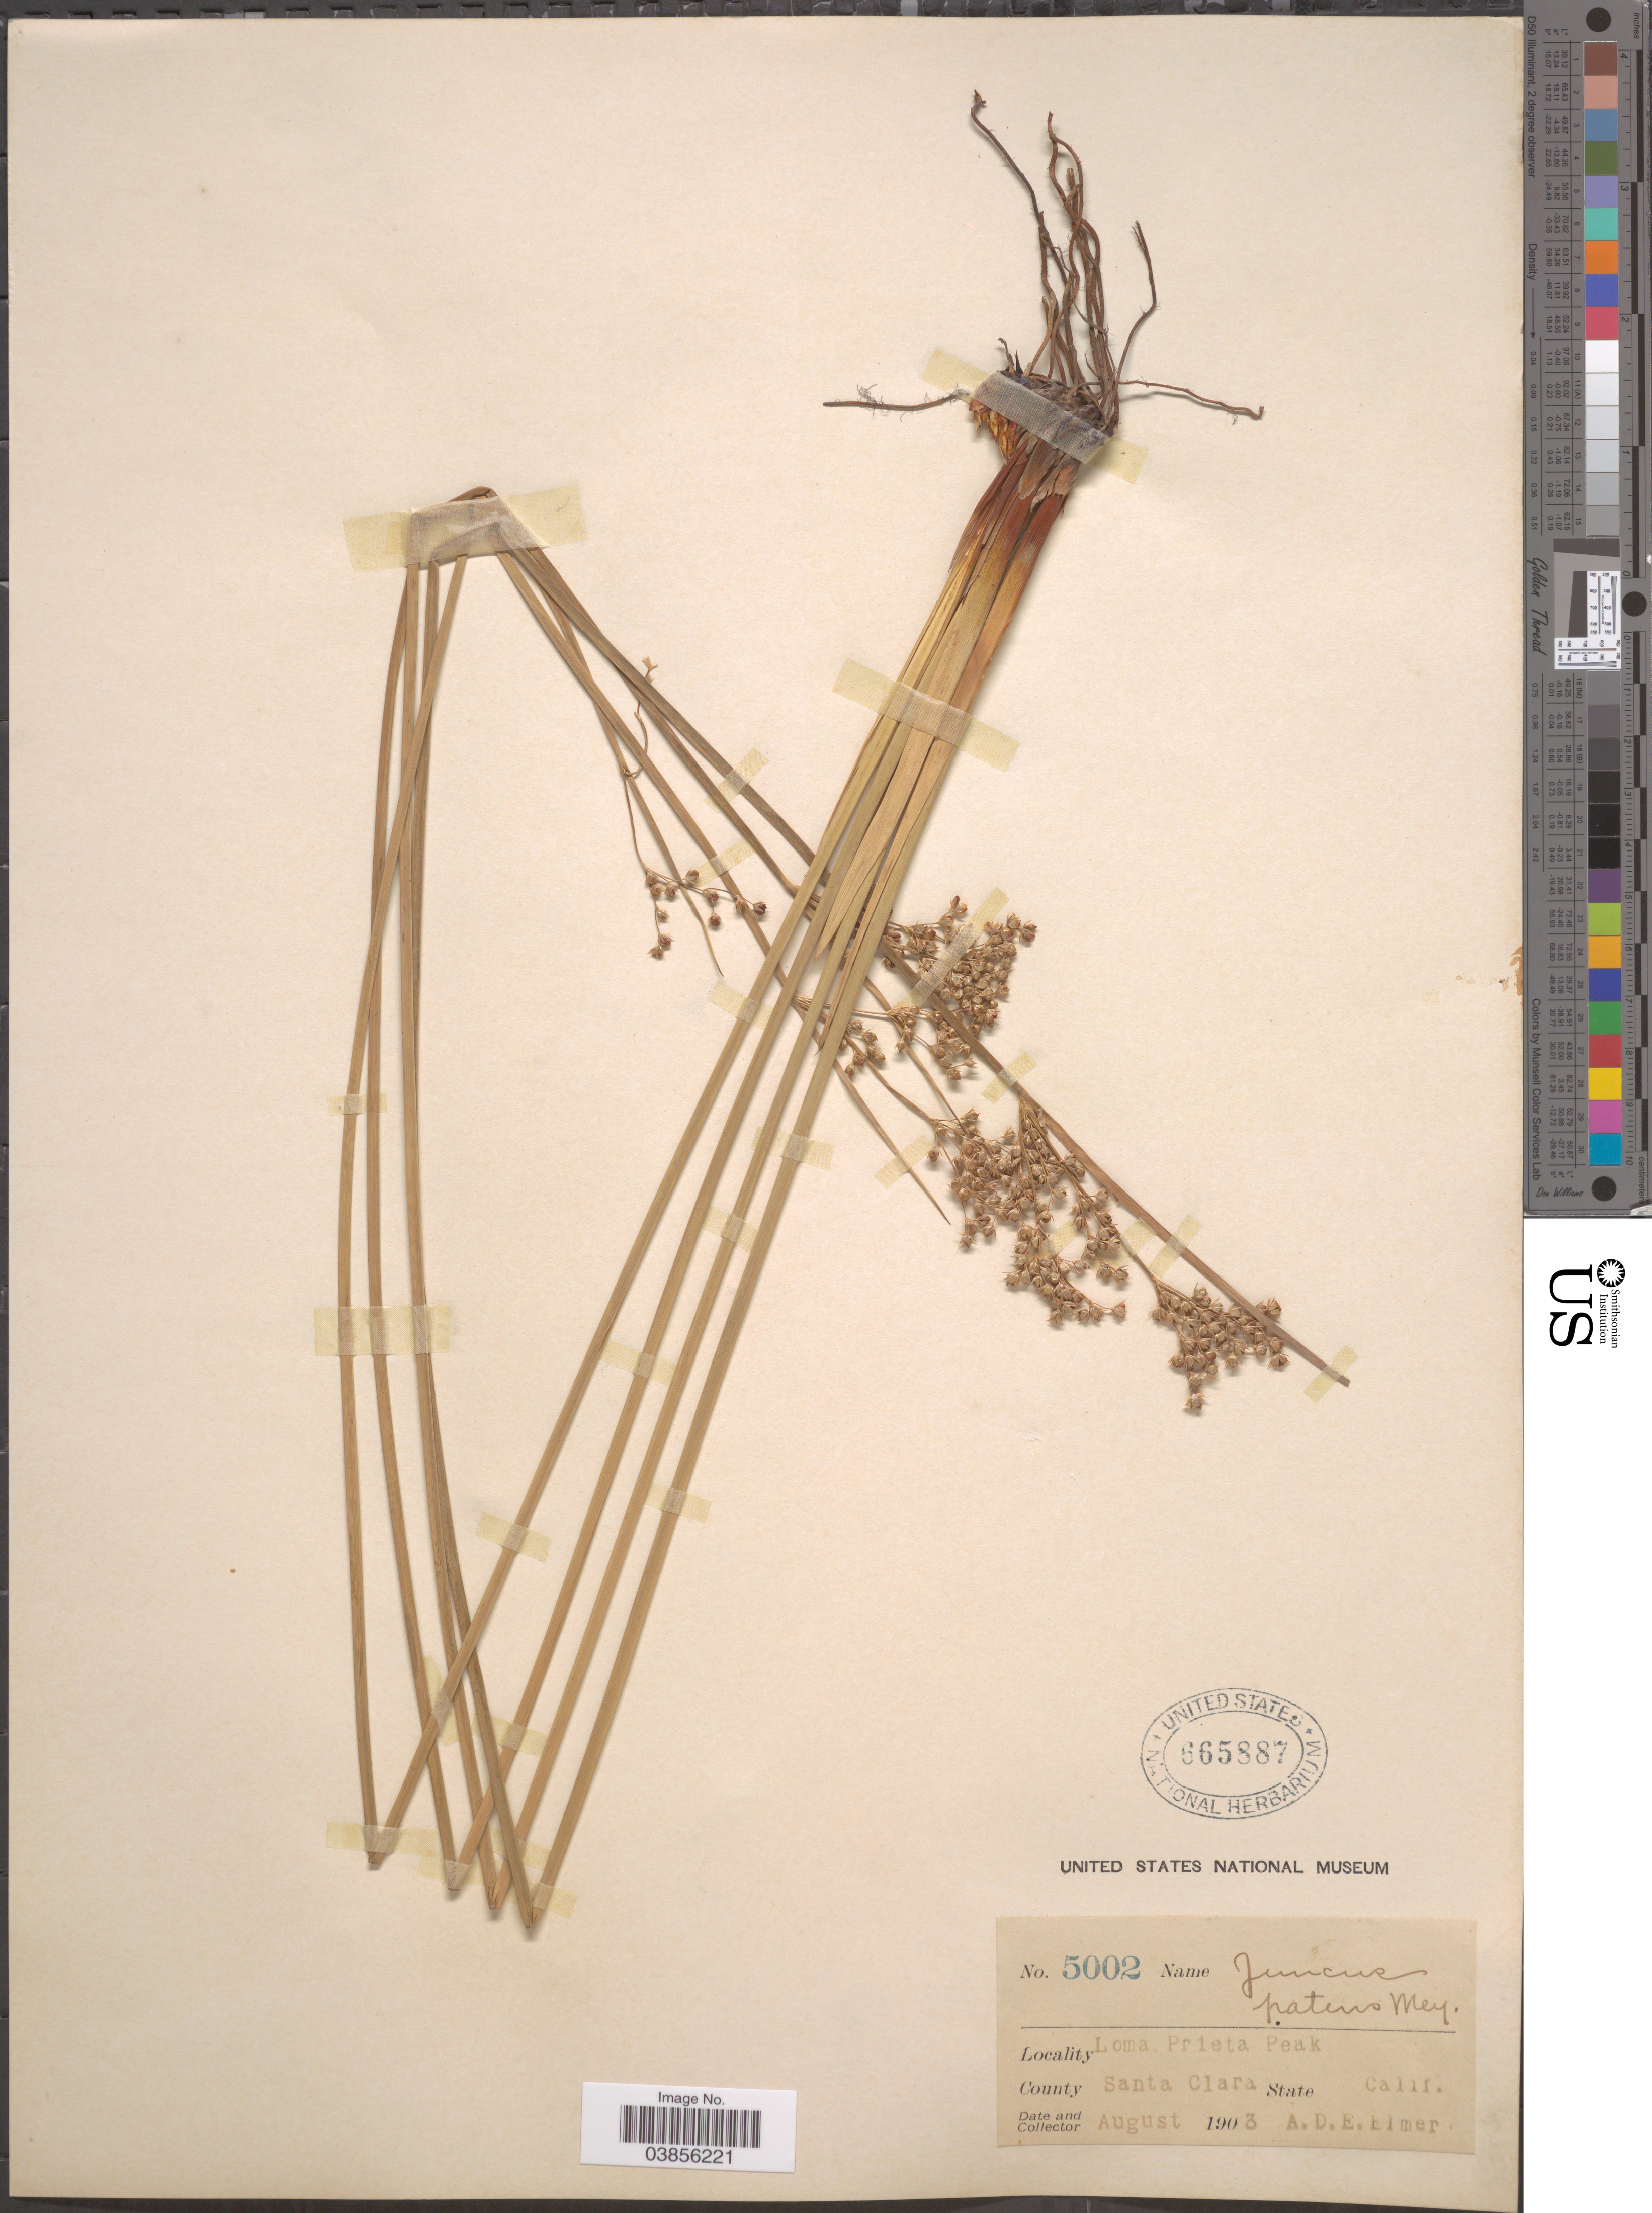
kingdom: Plantae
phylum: Tracheophyta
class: Liliopsida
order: Poales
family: Juncaceae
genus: Juncus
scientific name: Juncus patens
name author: E. Mey.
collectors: A. D. E. Elmer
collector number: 5002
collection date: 1903-08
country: United States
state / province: California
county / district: Santa Clara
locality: Loma Prieta Peak. County Santa Clara.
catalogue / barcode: US 665887